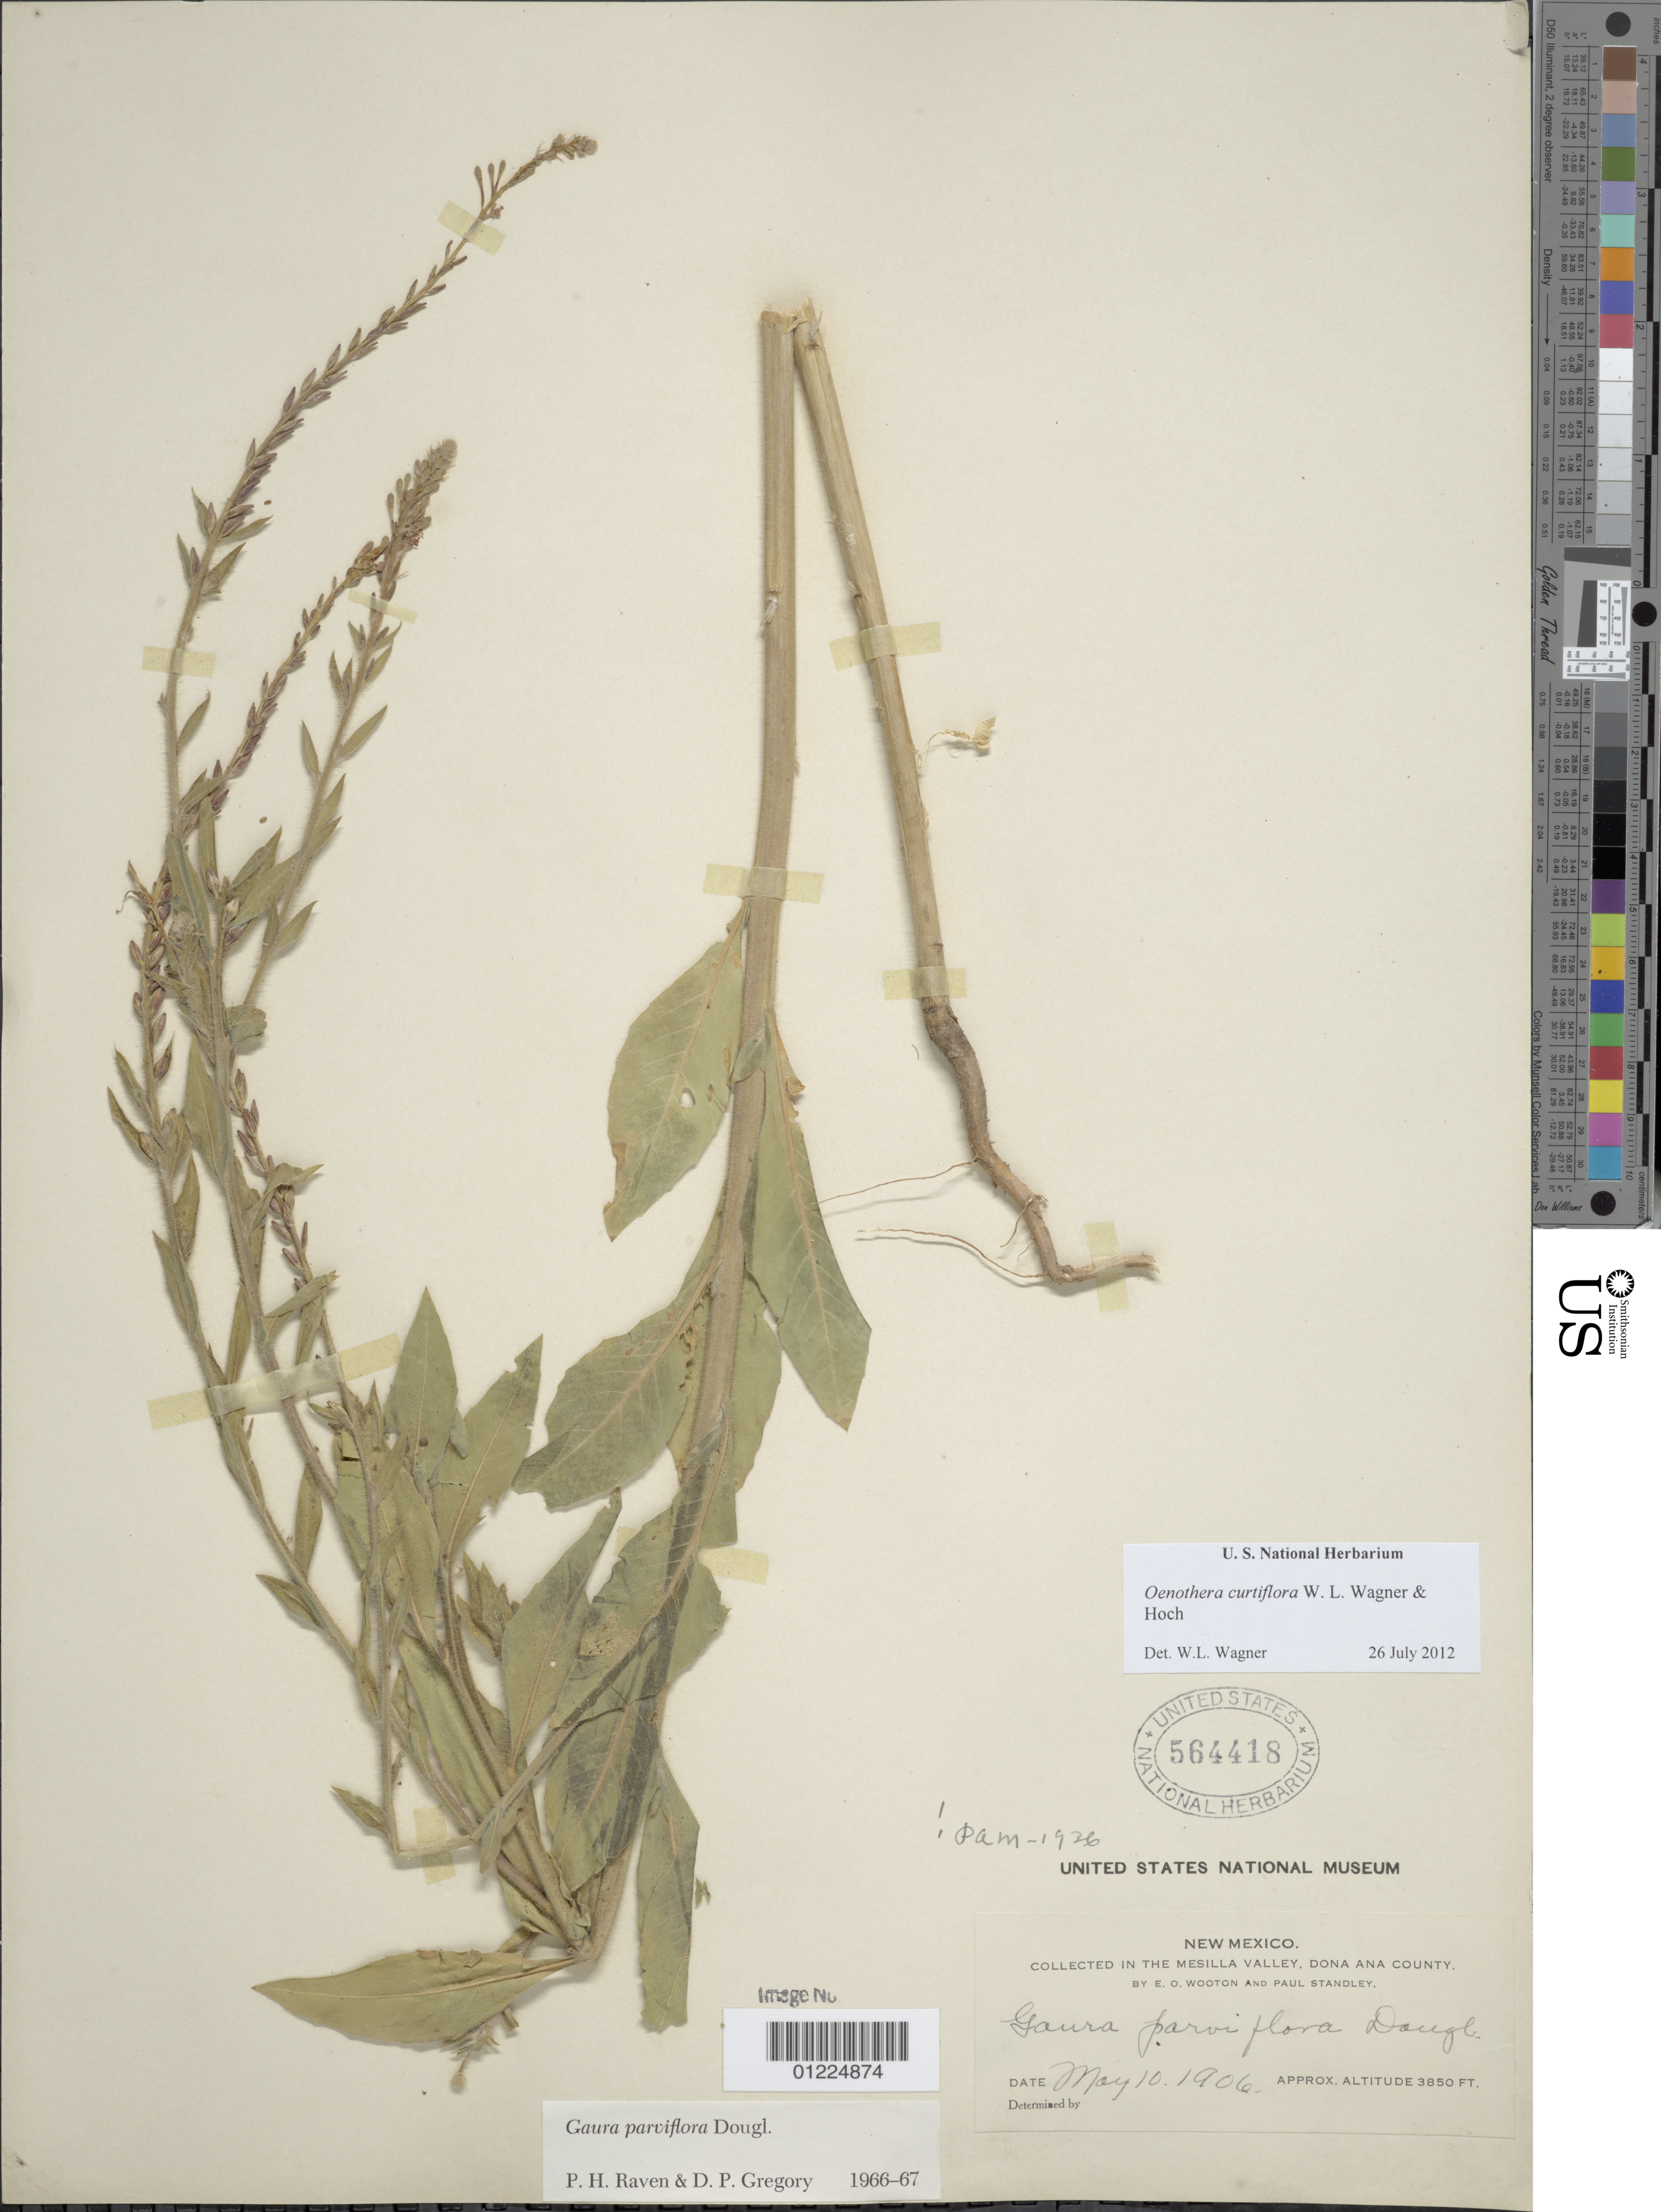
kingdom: Plantae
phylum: Tracheophyta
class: Magnoliopsida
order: Myrtales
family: Onagraceae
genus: Oenothera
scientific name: Oenothera curtiflora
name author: W.L. Wagner & Hoch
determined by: Wagner, W. L., (BOT), Smithsonian Institution - National Museum of Natural History (UNITED STATES)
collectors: E. O. Wooton & P. C. Standley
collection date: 1906-05-10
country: United States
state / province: New Mexico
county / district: Dona Ana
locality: Mesilla Valley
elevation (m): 1173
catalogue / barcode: US 564418